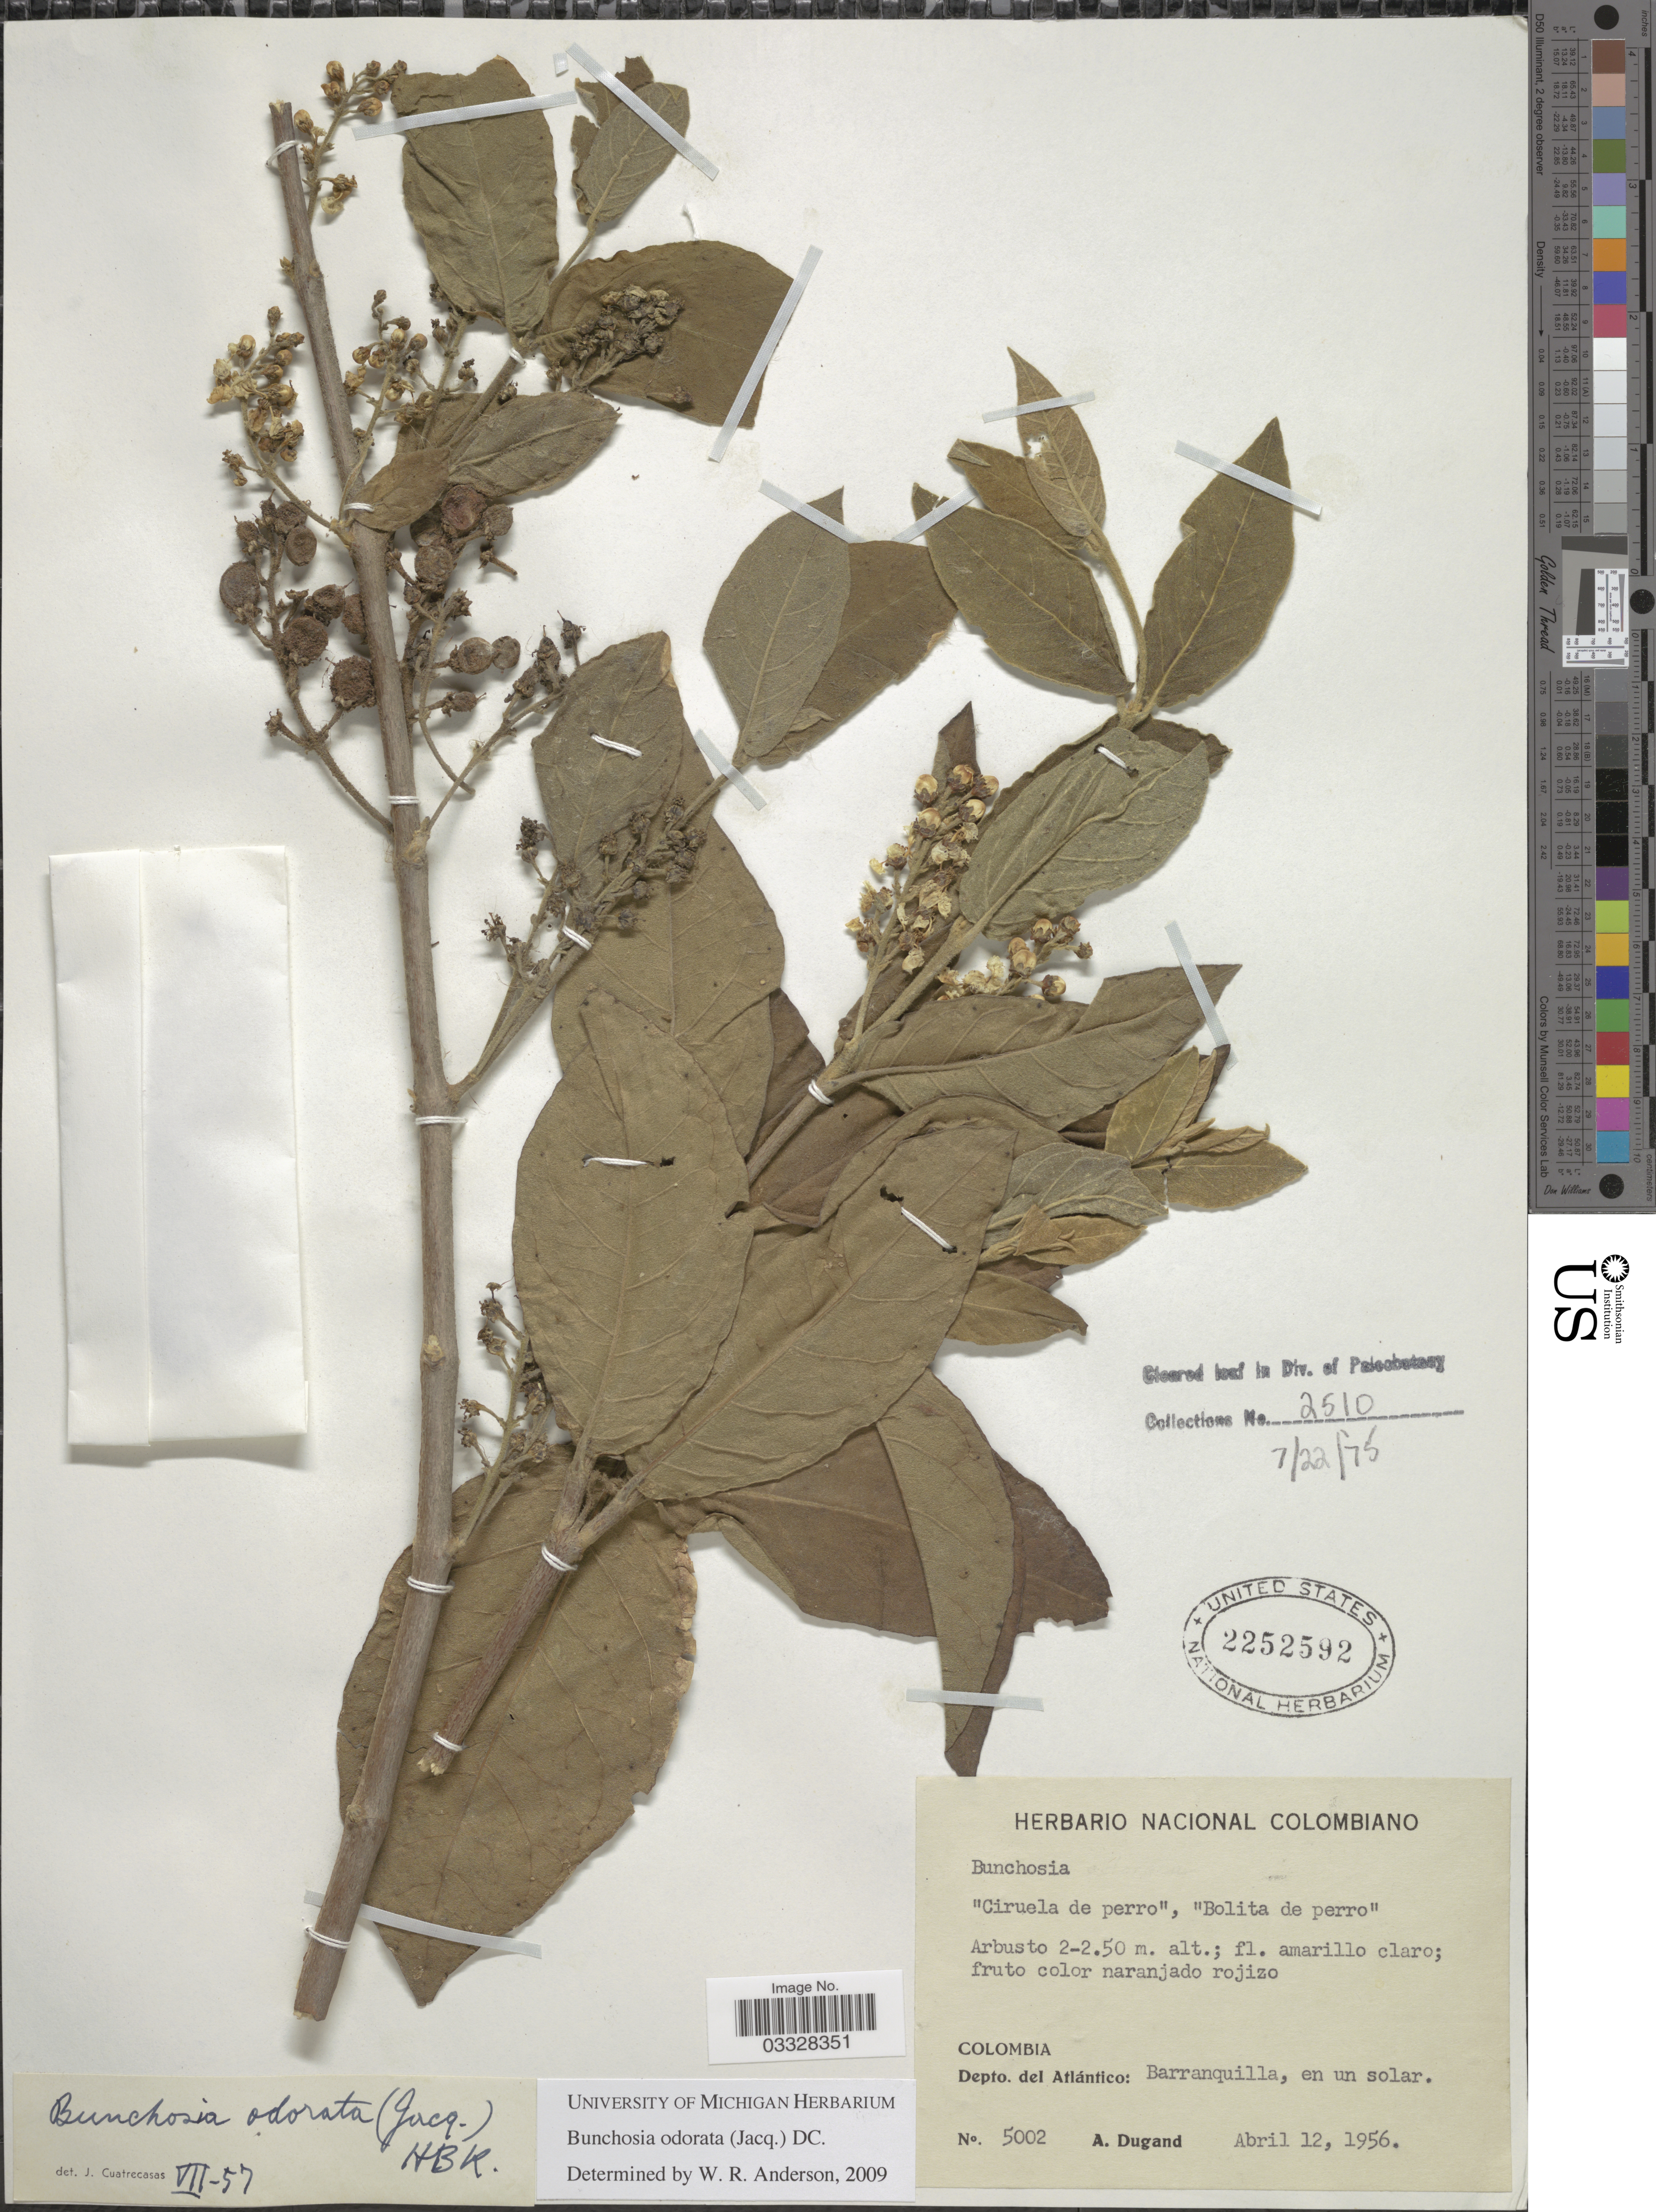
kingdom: Plantae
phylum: Tracheophyta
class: Magnoliopsida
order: Malpighiales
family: Malpighiaceae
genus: Bunchosia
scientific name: Bunchosia odorata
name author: (Jacq.) DC.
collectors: A. Dugand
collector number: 5002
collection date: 1956-04-12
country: Colombia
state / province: Atlántico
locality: Dept. del Atlántico: Barranquilla, en un solar.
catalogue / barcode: US 2252592